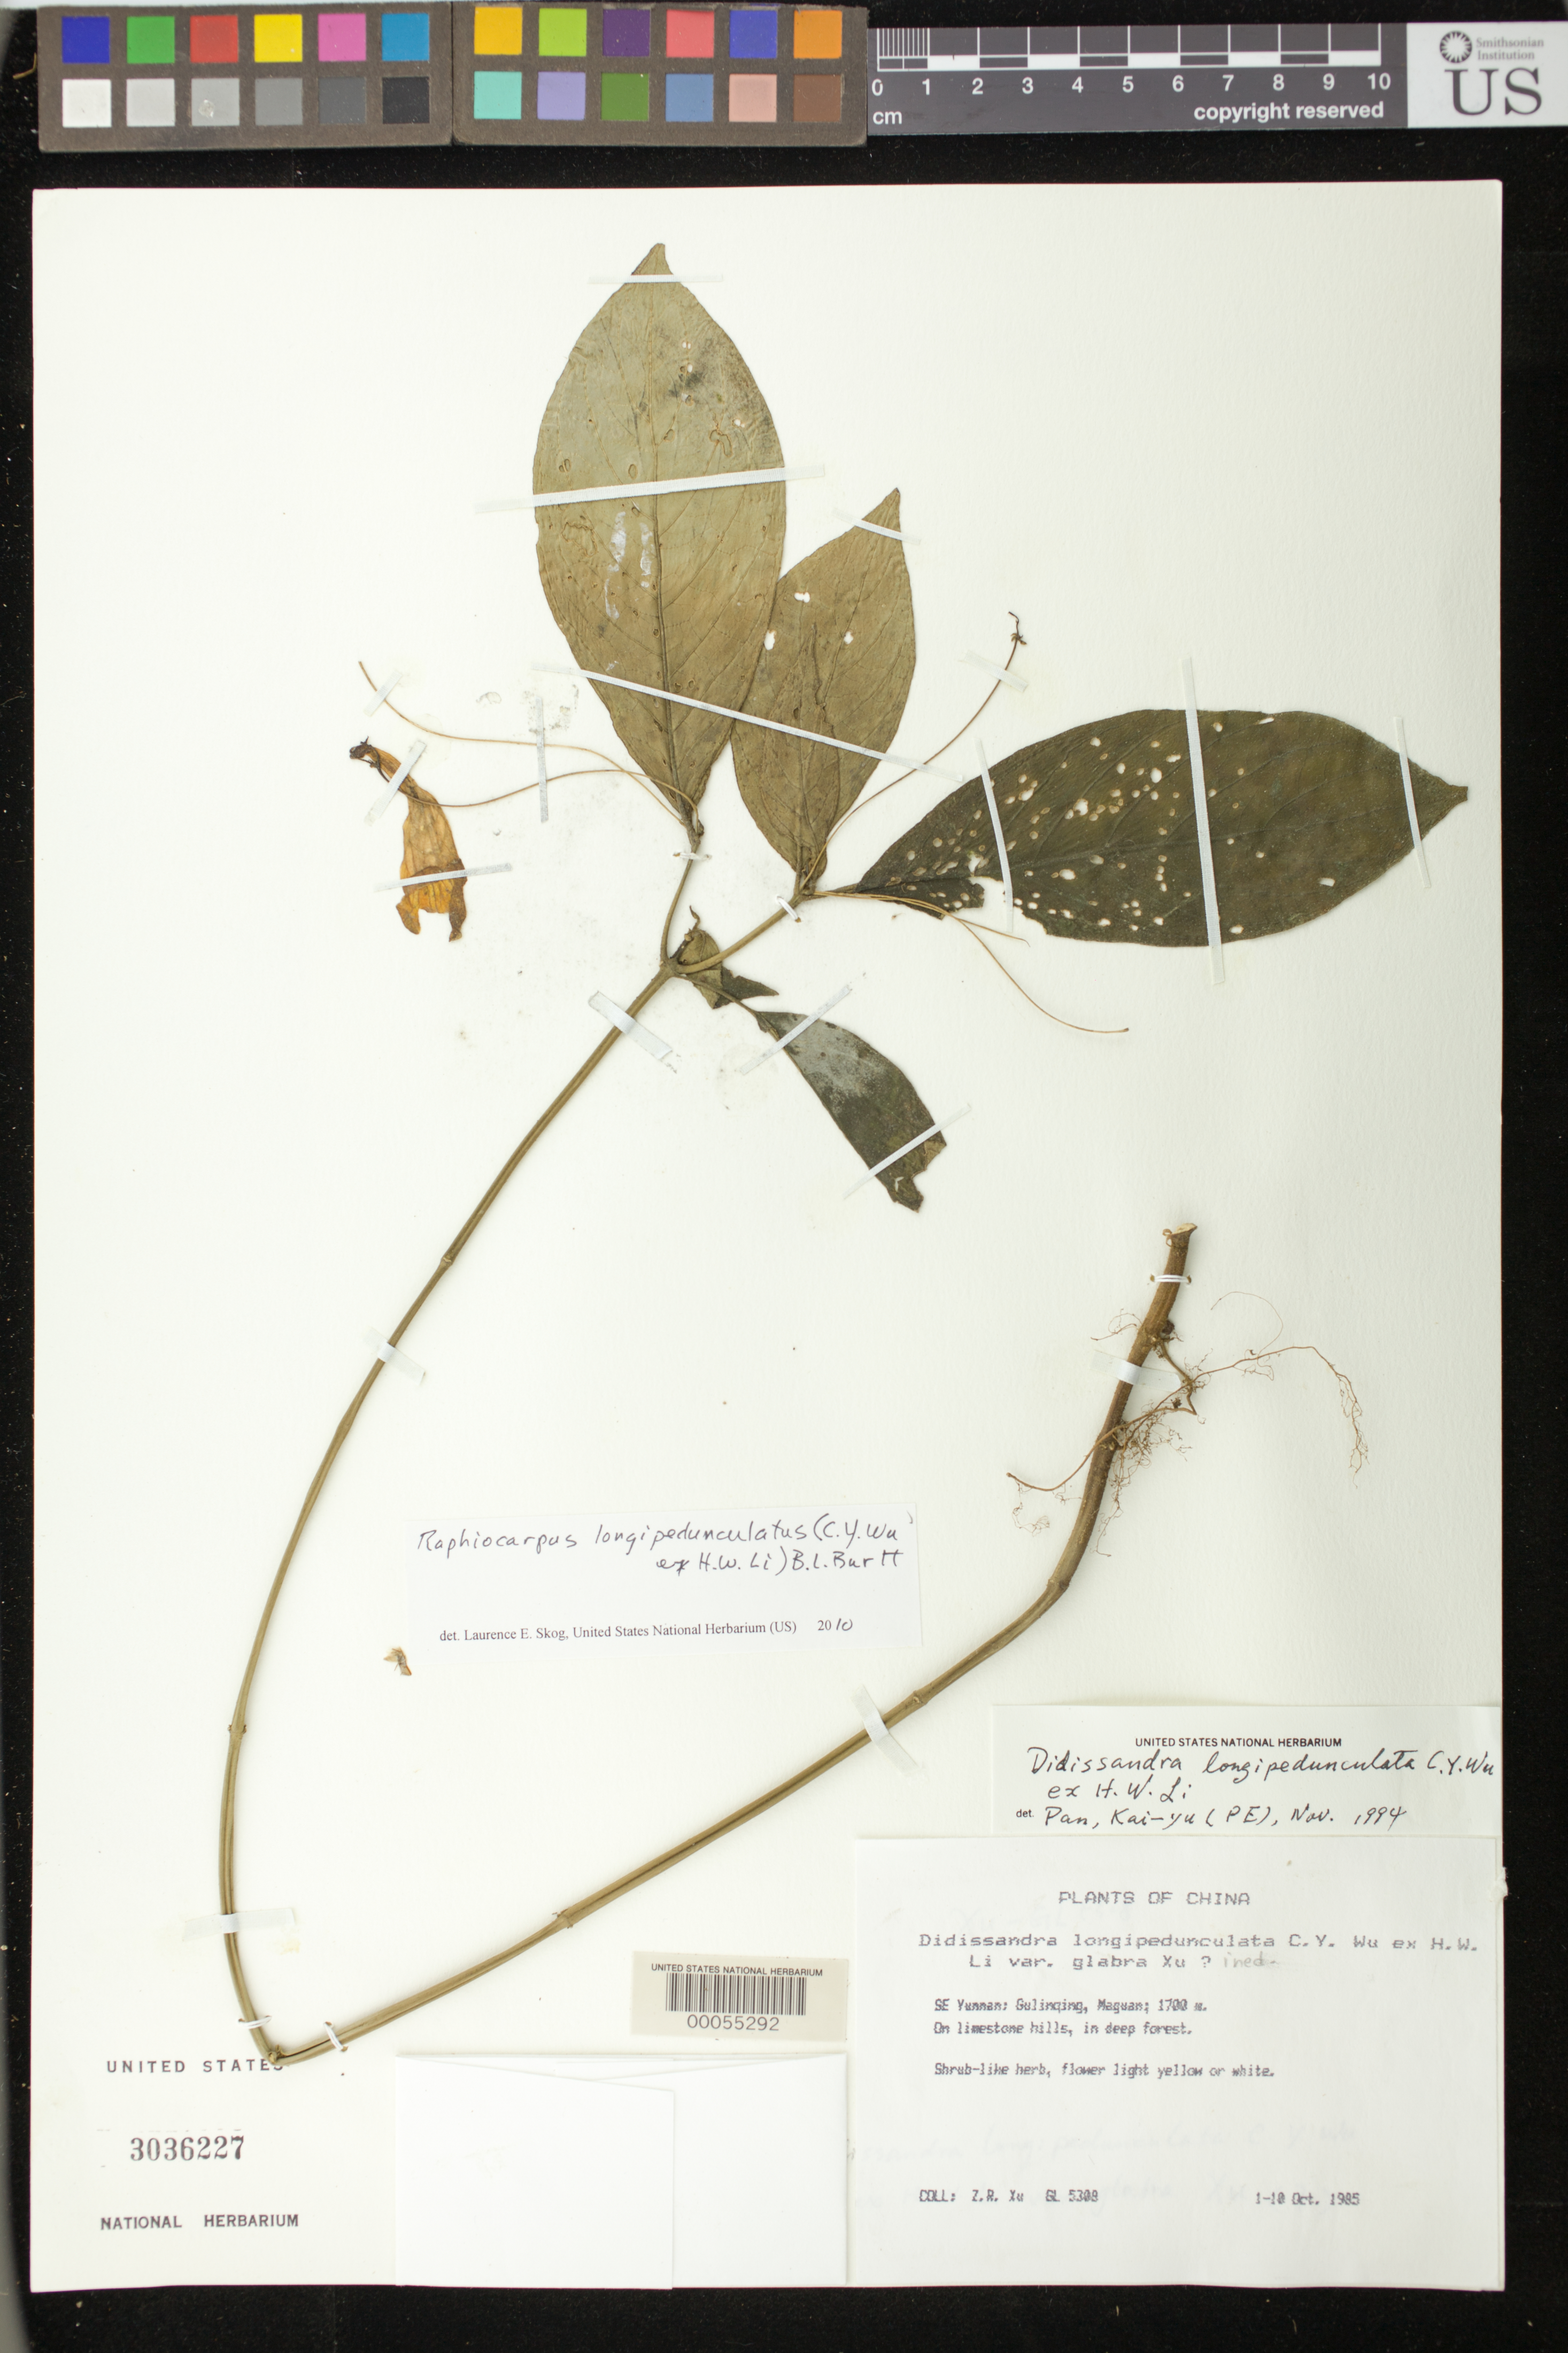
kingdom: Plantae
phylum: Tracheophyta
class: Magnoliopsida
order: Lamiales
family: Gesneriaceae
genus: Raphiocarpus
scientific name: Raphiocarpus longipedunculatus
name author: (C.Y. Wu ex H.W. Li) B.L. Burtt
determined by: Skog, Laurence E.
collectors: Z. Xu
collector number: GL 5308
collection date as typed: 01-10 Oct 1985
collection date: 1985-10-01/1985-10-10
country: China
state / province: Yunnan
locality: SE Yunnan: Gulinqing, Maguan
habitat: On limestone hills, in deep forest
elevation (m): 1700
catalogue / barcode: US 3036227